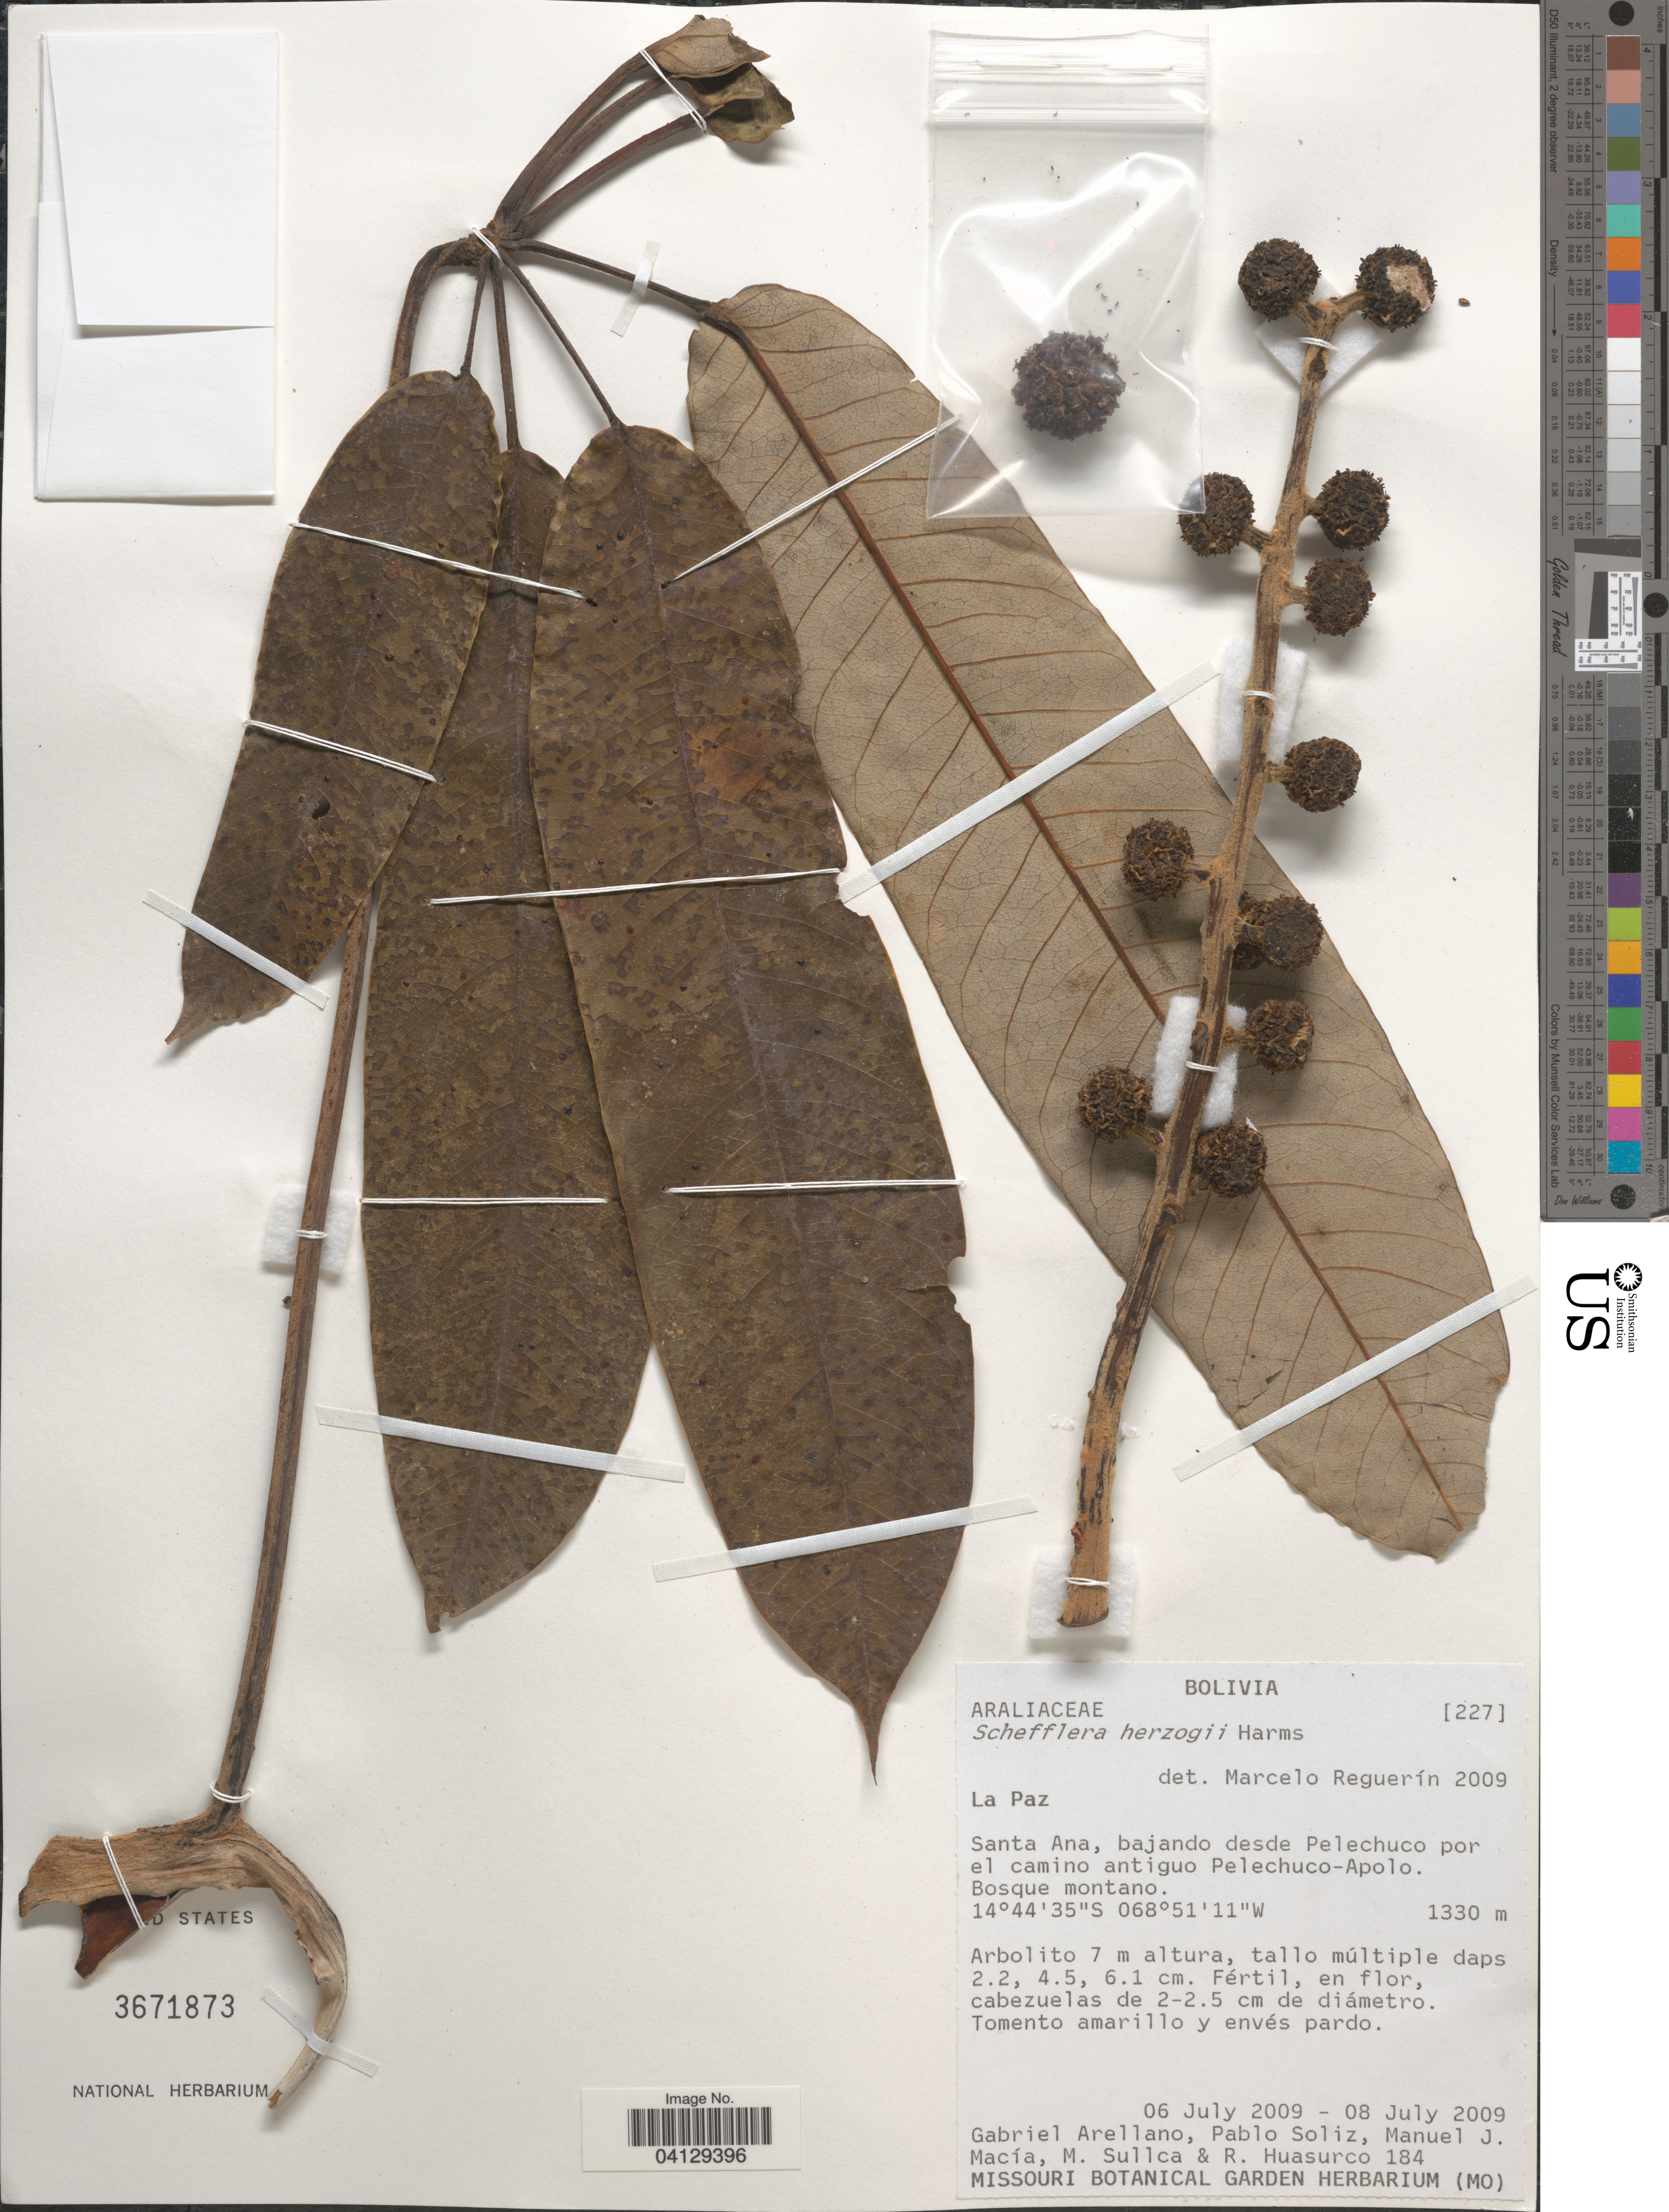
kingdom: Plantae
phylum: Tracheophyta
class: Magnoliopsida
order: Apiales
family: Araliaceae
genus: Schefflera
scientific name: Schefflera herzogii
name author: Harms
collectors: G. Arellano, P. Soliz, M. Macia, N. Sullca & R. Huasurco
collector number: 184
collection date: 2009-07-06/2009-07-08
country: Bolivia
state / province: La Paz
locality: Santa Ana, bajando desde Pelechuco por el camino antiguo Pelechuco-Apolo.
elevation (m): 1330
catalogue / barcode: US 3671873